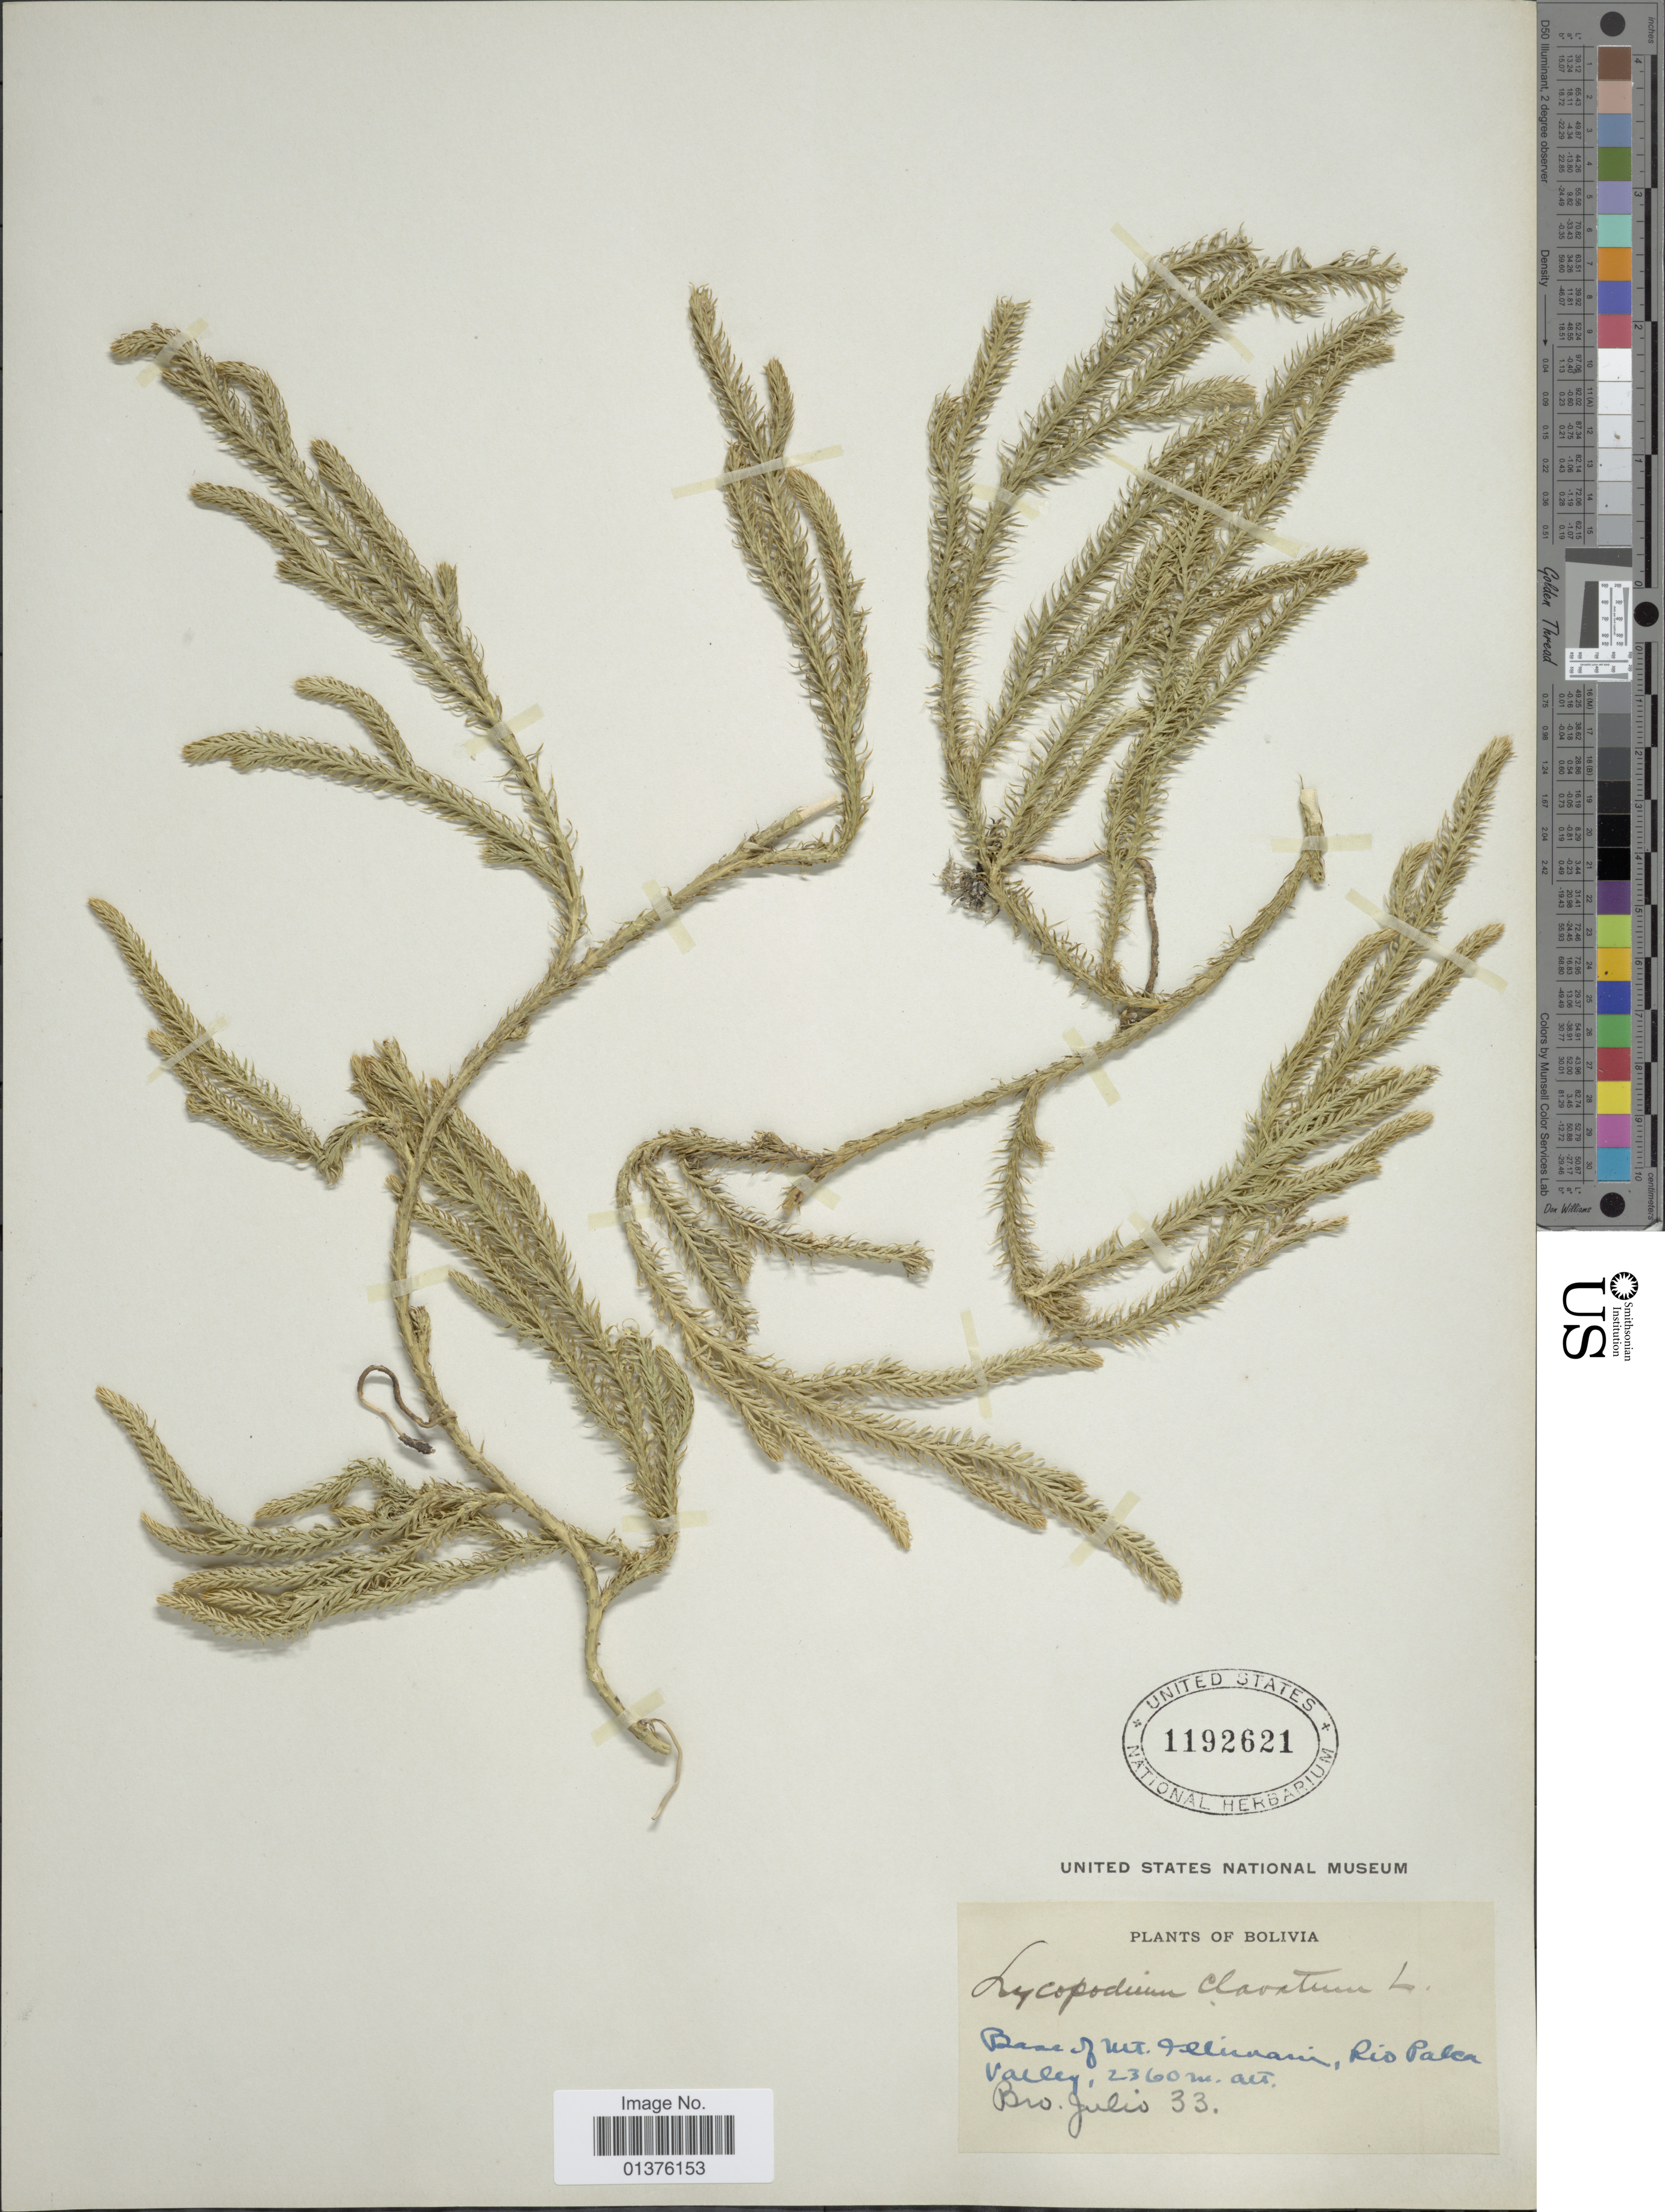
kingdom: Plantae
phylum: Tracheophyta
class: Lycopodiopsida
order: Lycopodiales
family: Lycopodiaceae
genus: Lycopodium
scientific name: Lycopodium clavatum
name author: L.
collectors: Bro. Julio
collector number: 33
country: Bolivia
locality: Base of Mt. Illimani, Rio Palca Valley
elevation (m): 2360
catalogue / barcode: US 1192621